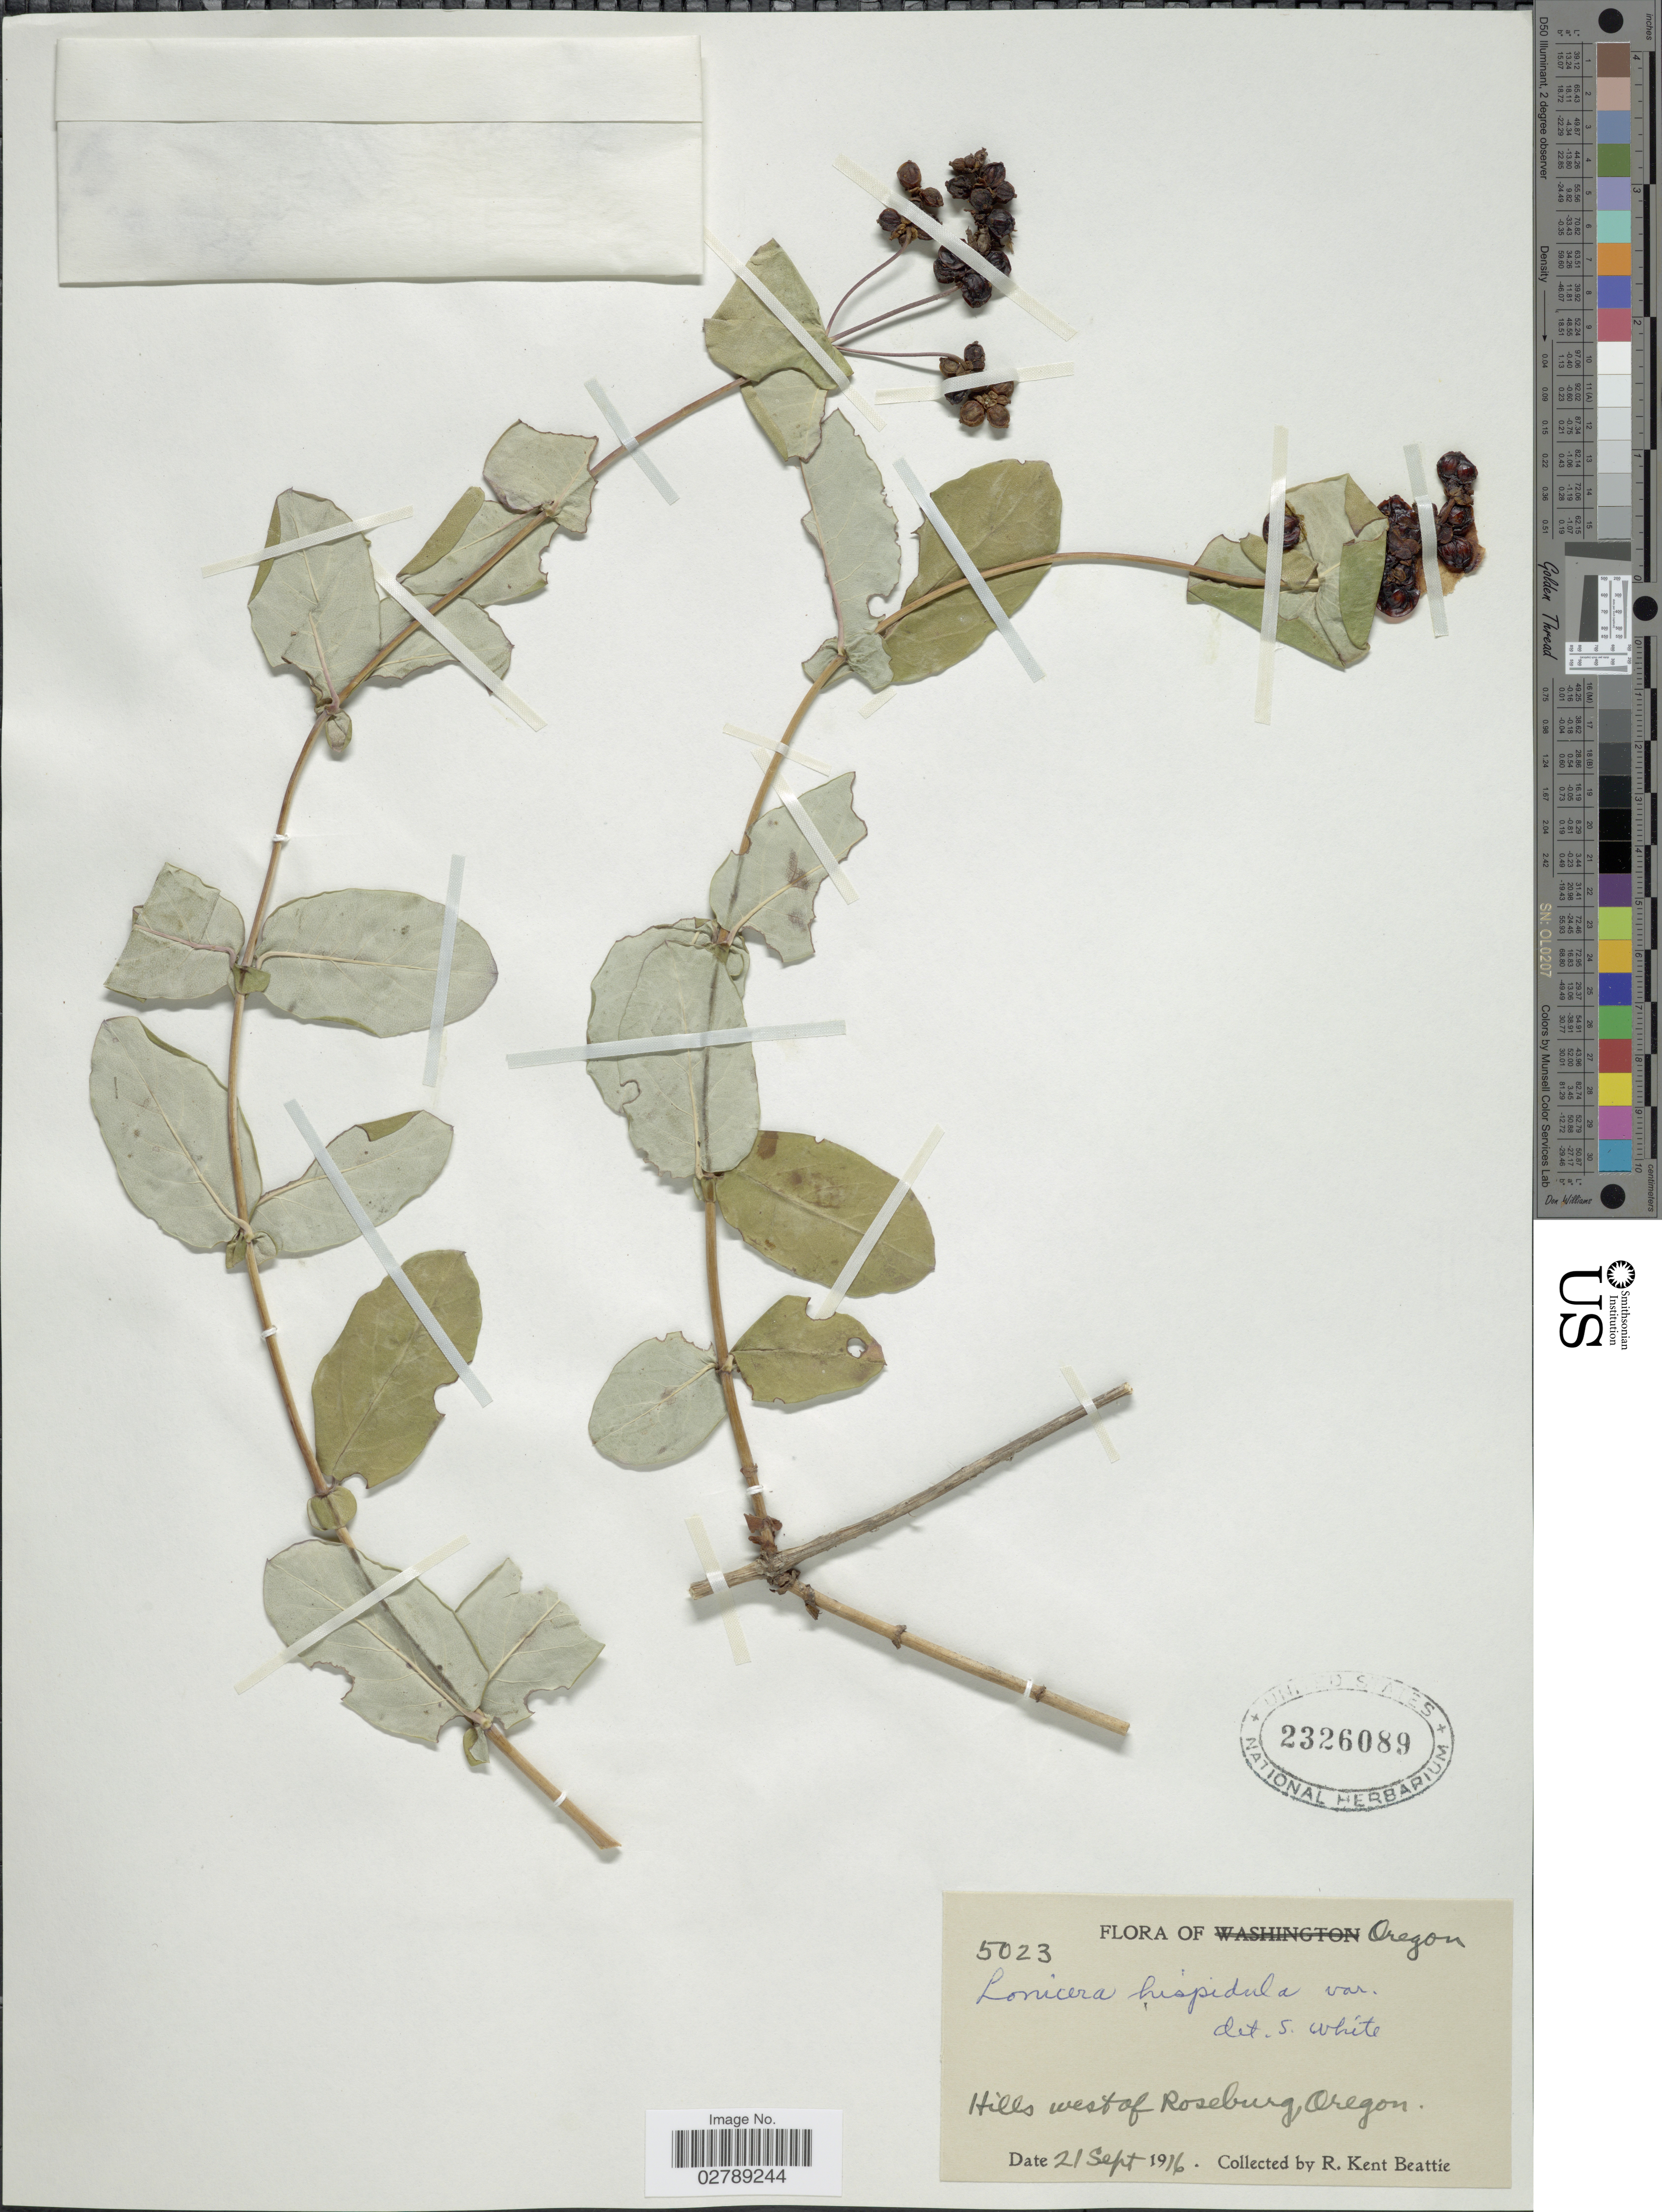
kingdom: Plantae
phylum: Tracheophyta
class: Magnoliopsida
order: Dipsacales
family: Caprifoliaceae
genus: Lonicera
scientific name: Lonicera hispidula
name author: Douglas ex Lindl.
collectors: R. K. Beattie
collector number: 5023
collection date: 1916-09-21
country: United States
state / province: Oregon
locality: Hills west of Roseburg.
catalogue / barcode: US 2326089